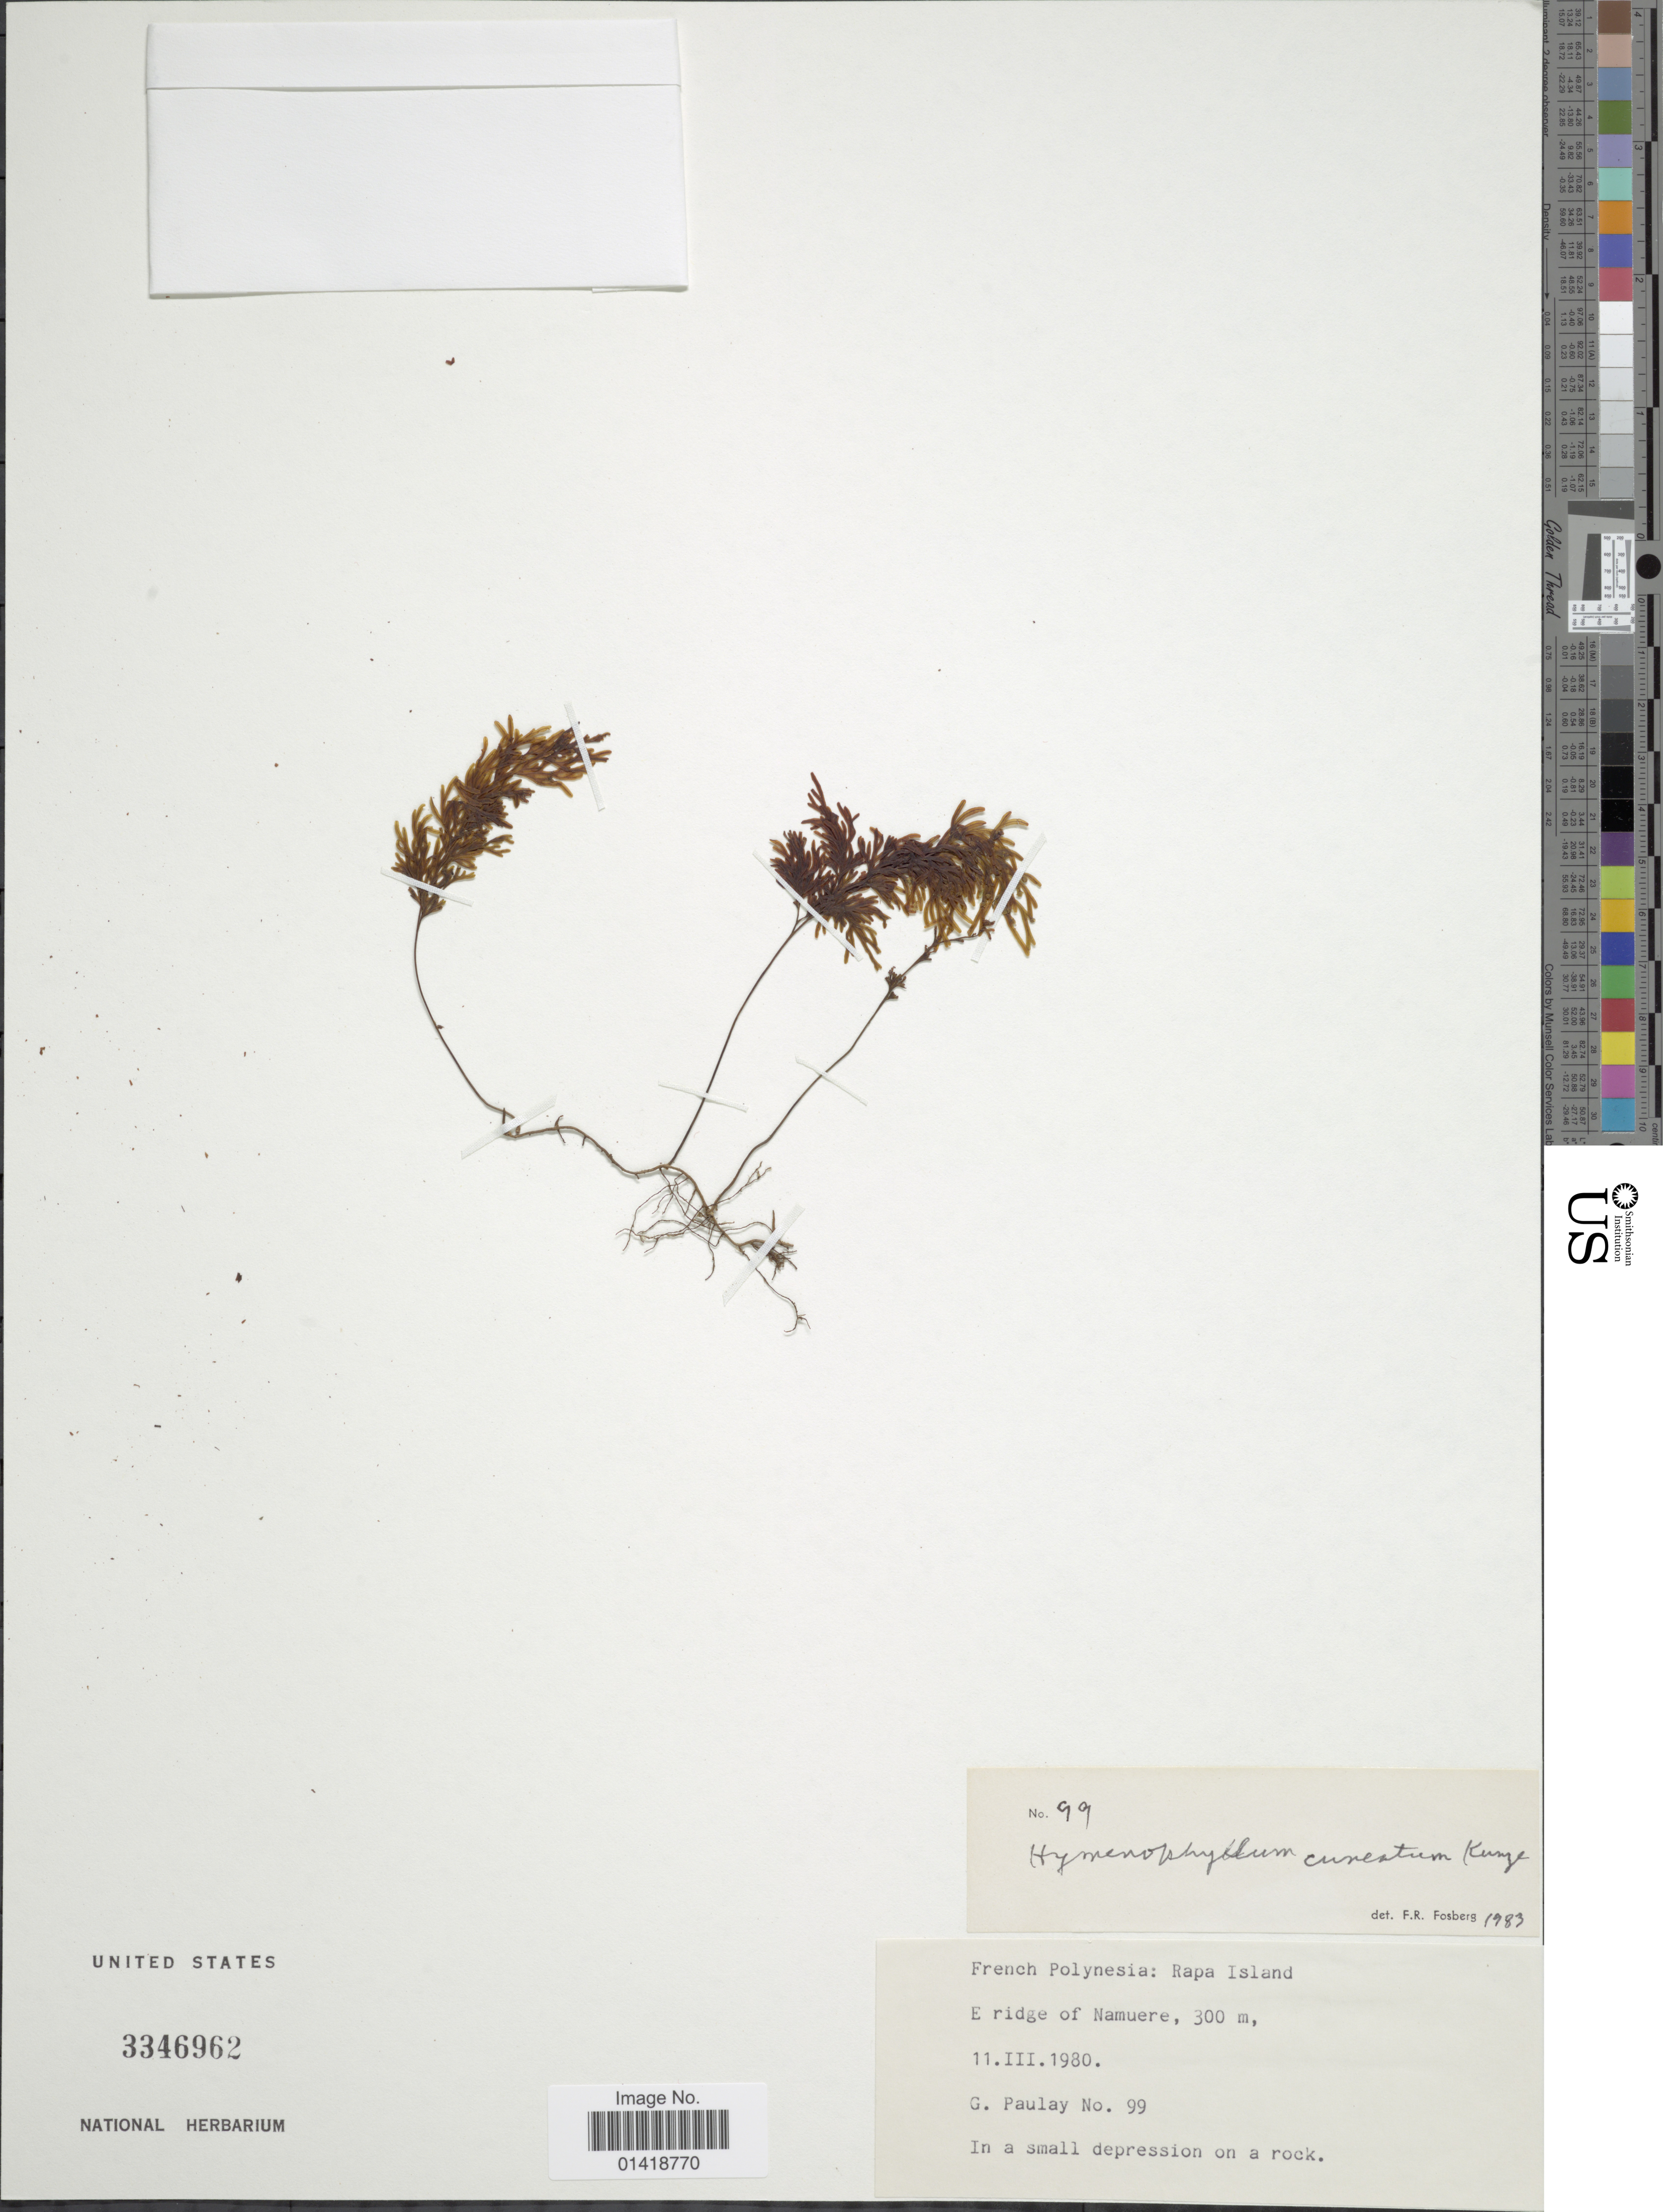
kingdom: Plantae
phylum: Tracheophyta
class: Polypodiopsida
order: Hymenophyllales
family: Hymenophyllaceae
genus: Hymenophyllum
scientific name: Hymenophyllum cuneatum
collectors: G. Paulay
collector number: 99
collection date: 1980-03-11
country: French Polynesia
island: Rapa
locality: French Polynesia: Rapa Island. E ridge of Namuere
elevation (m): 300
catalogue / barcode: US 3346962